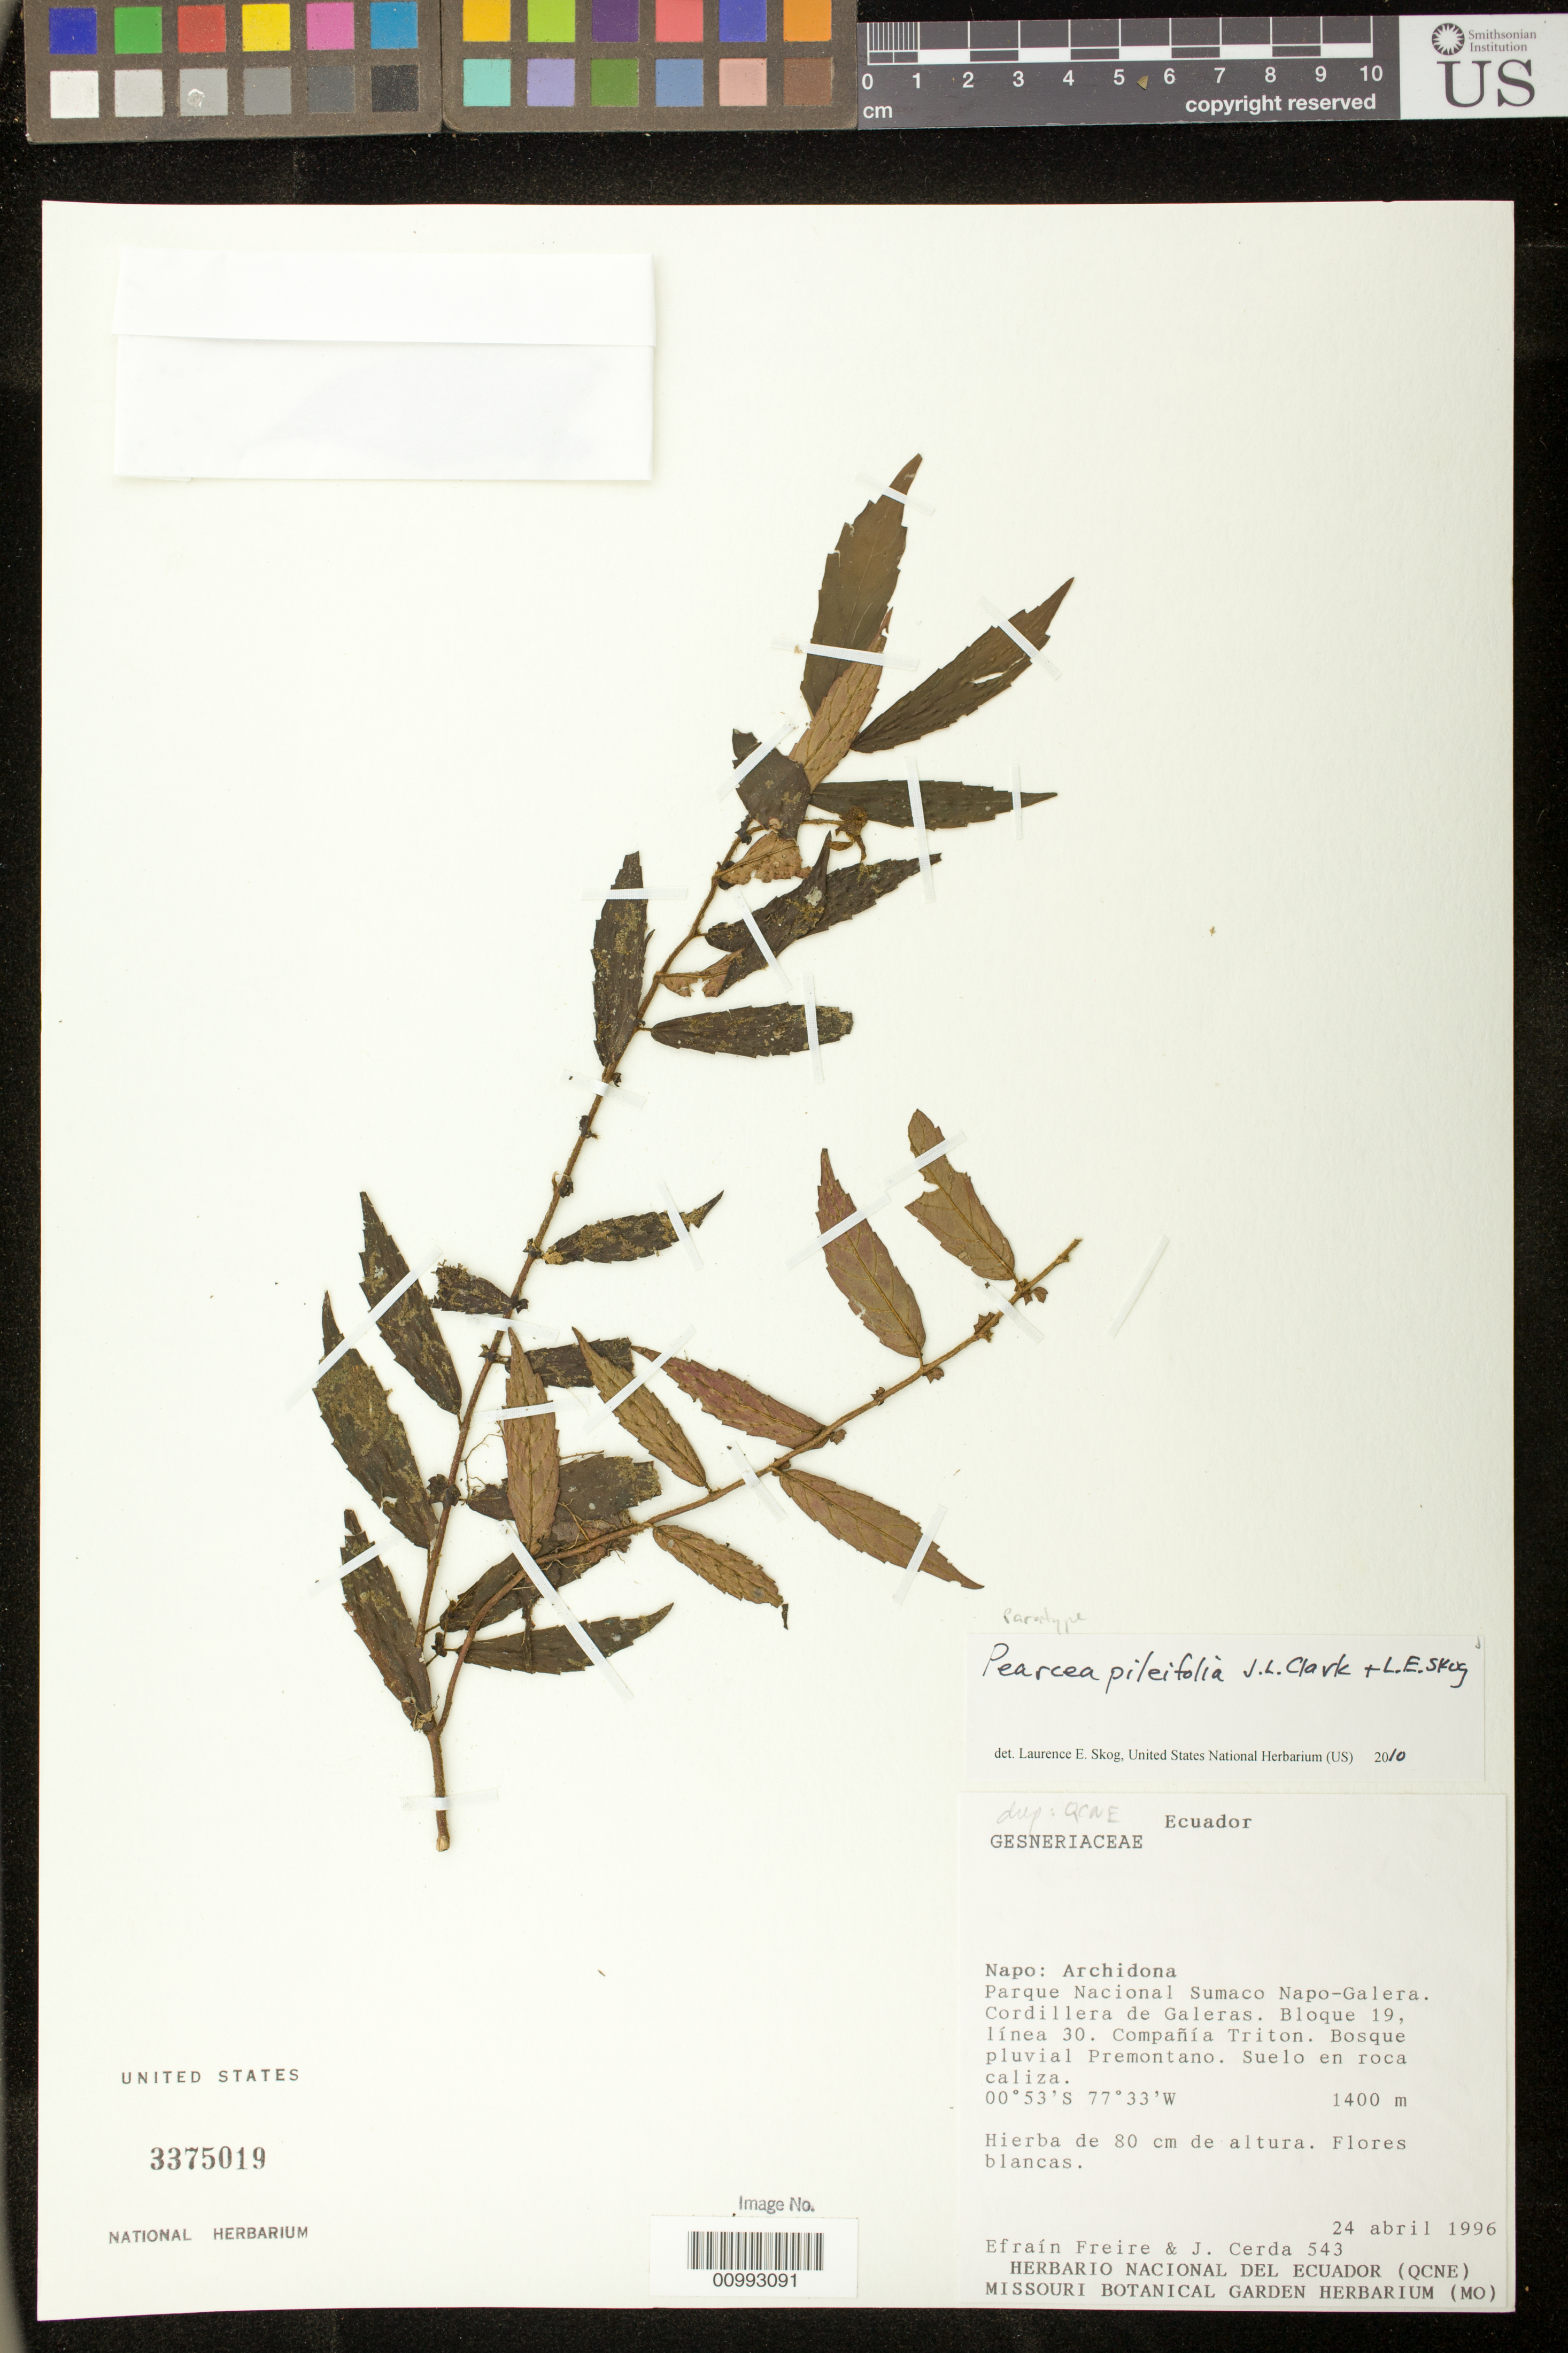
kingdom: Plantae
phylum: Tracheophyta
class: Magnoliopsida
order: Lamiales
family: Gesneriaceae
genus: Pearcea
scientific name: Pearcea pileifolia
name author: J.L. Clark & L.E. Skog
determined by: Skog, Laurence E.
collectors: E. Freire & J. Cerda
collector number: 543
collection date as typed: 24 Apr 1996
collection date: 1996-04-24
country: Ecuador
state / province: Napo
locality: Napo: Archidona. Parque Nacional Sumaco Napo-Galera. Cordillera de Galeras. Bloque 19, línea 30. Compañía Triton.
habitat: Bosque pluvial Premontano. Suelo en roca caliza.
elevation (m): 1400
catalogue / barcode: US 3375019